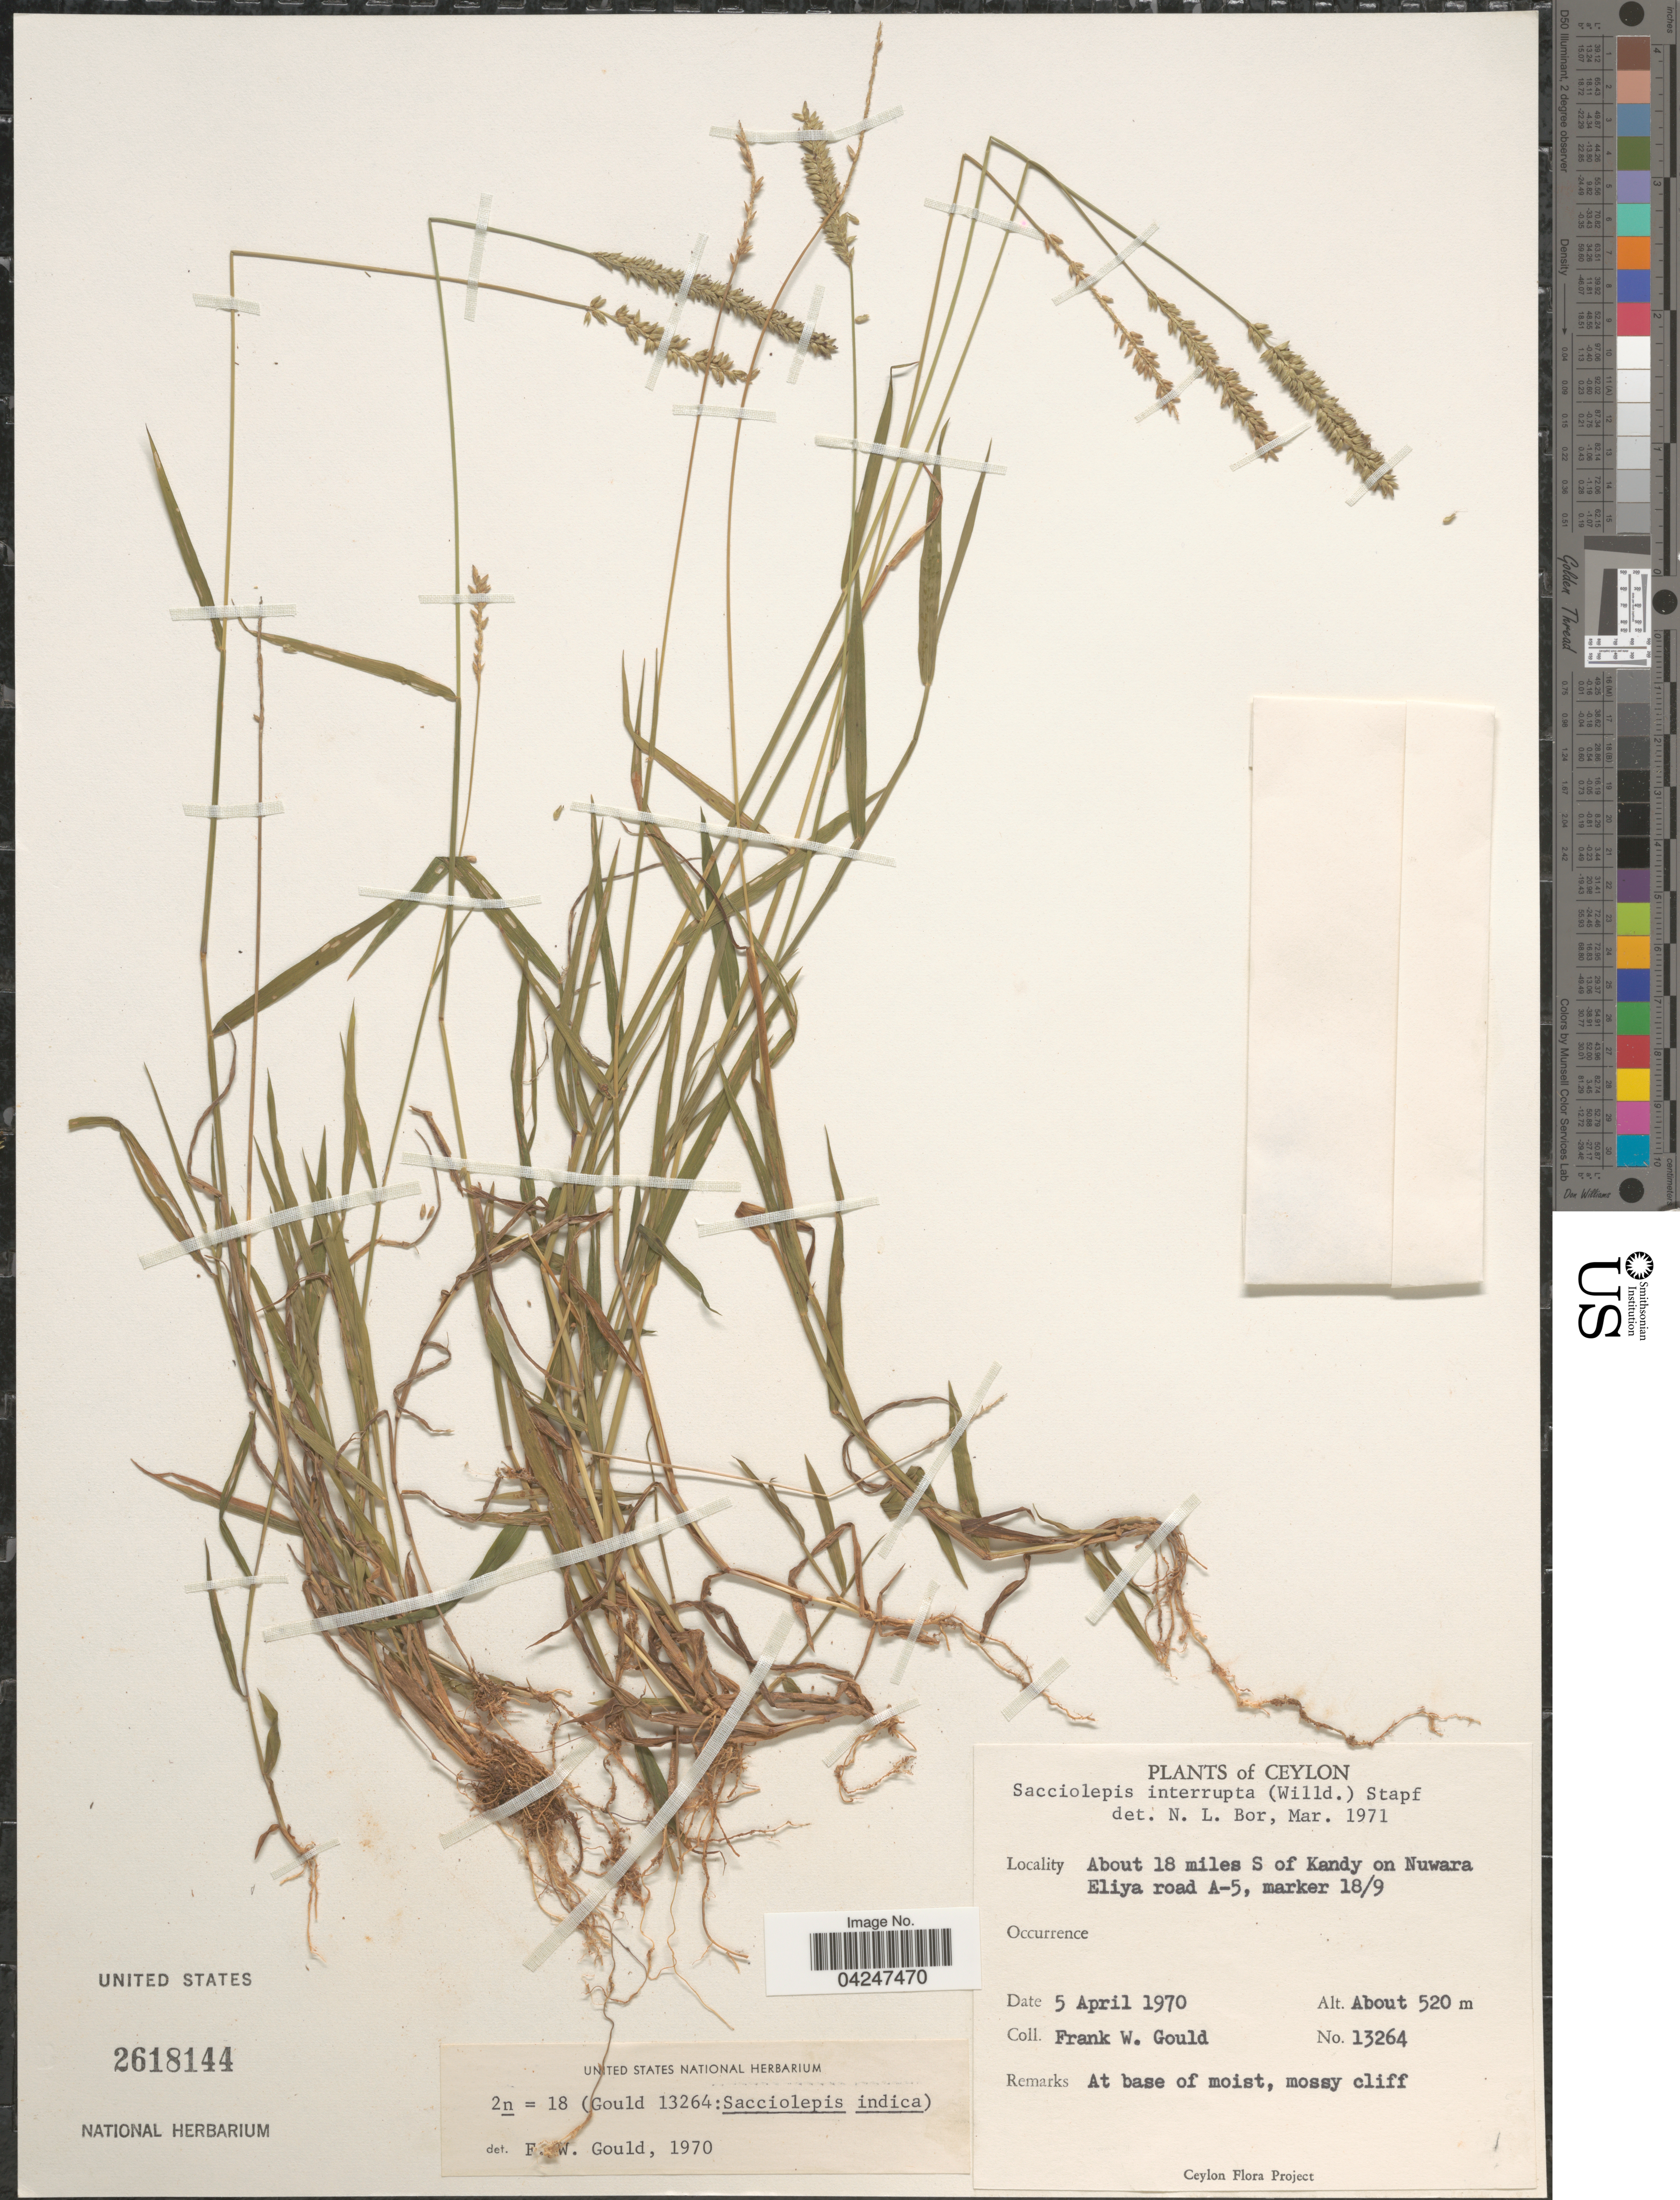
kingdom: Plantae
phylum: Tracheophyta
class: Liliopsida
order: Poales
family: Poaceae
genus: Sacciolepis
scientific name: Sacciolepis interrupta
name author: (Willd.) Stapf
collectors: F. W. Gould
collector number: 13264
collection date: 1970-04-05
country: Sri Lanka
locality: Ceylon. About 18 miles S of Kandy on Nuwara Eliya road A-5, marker 18/9.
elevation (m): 520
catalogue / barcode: US 2618144